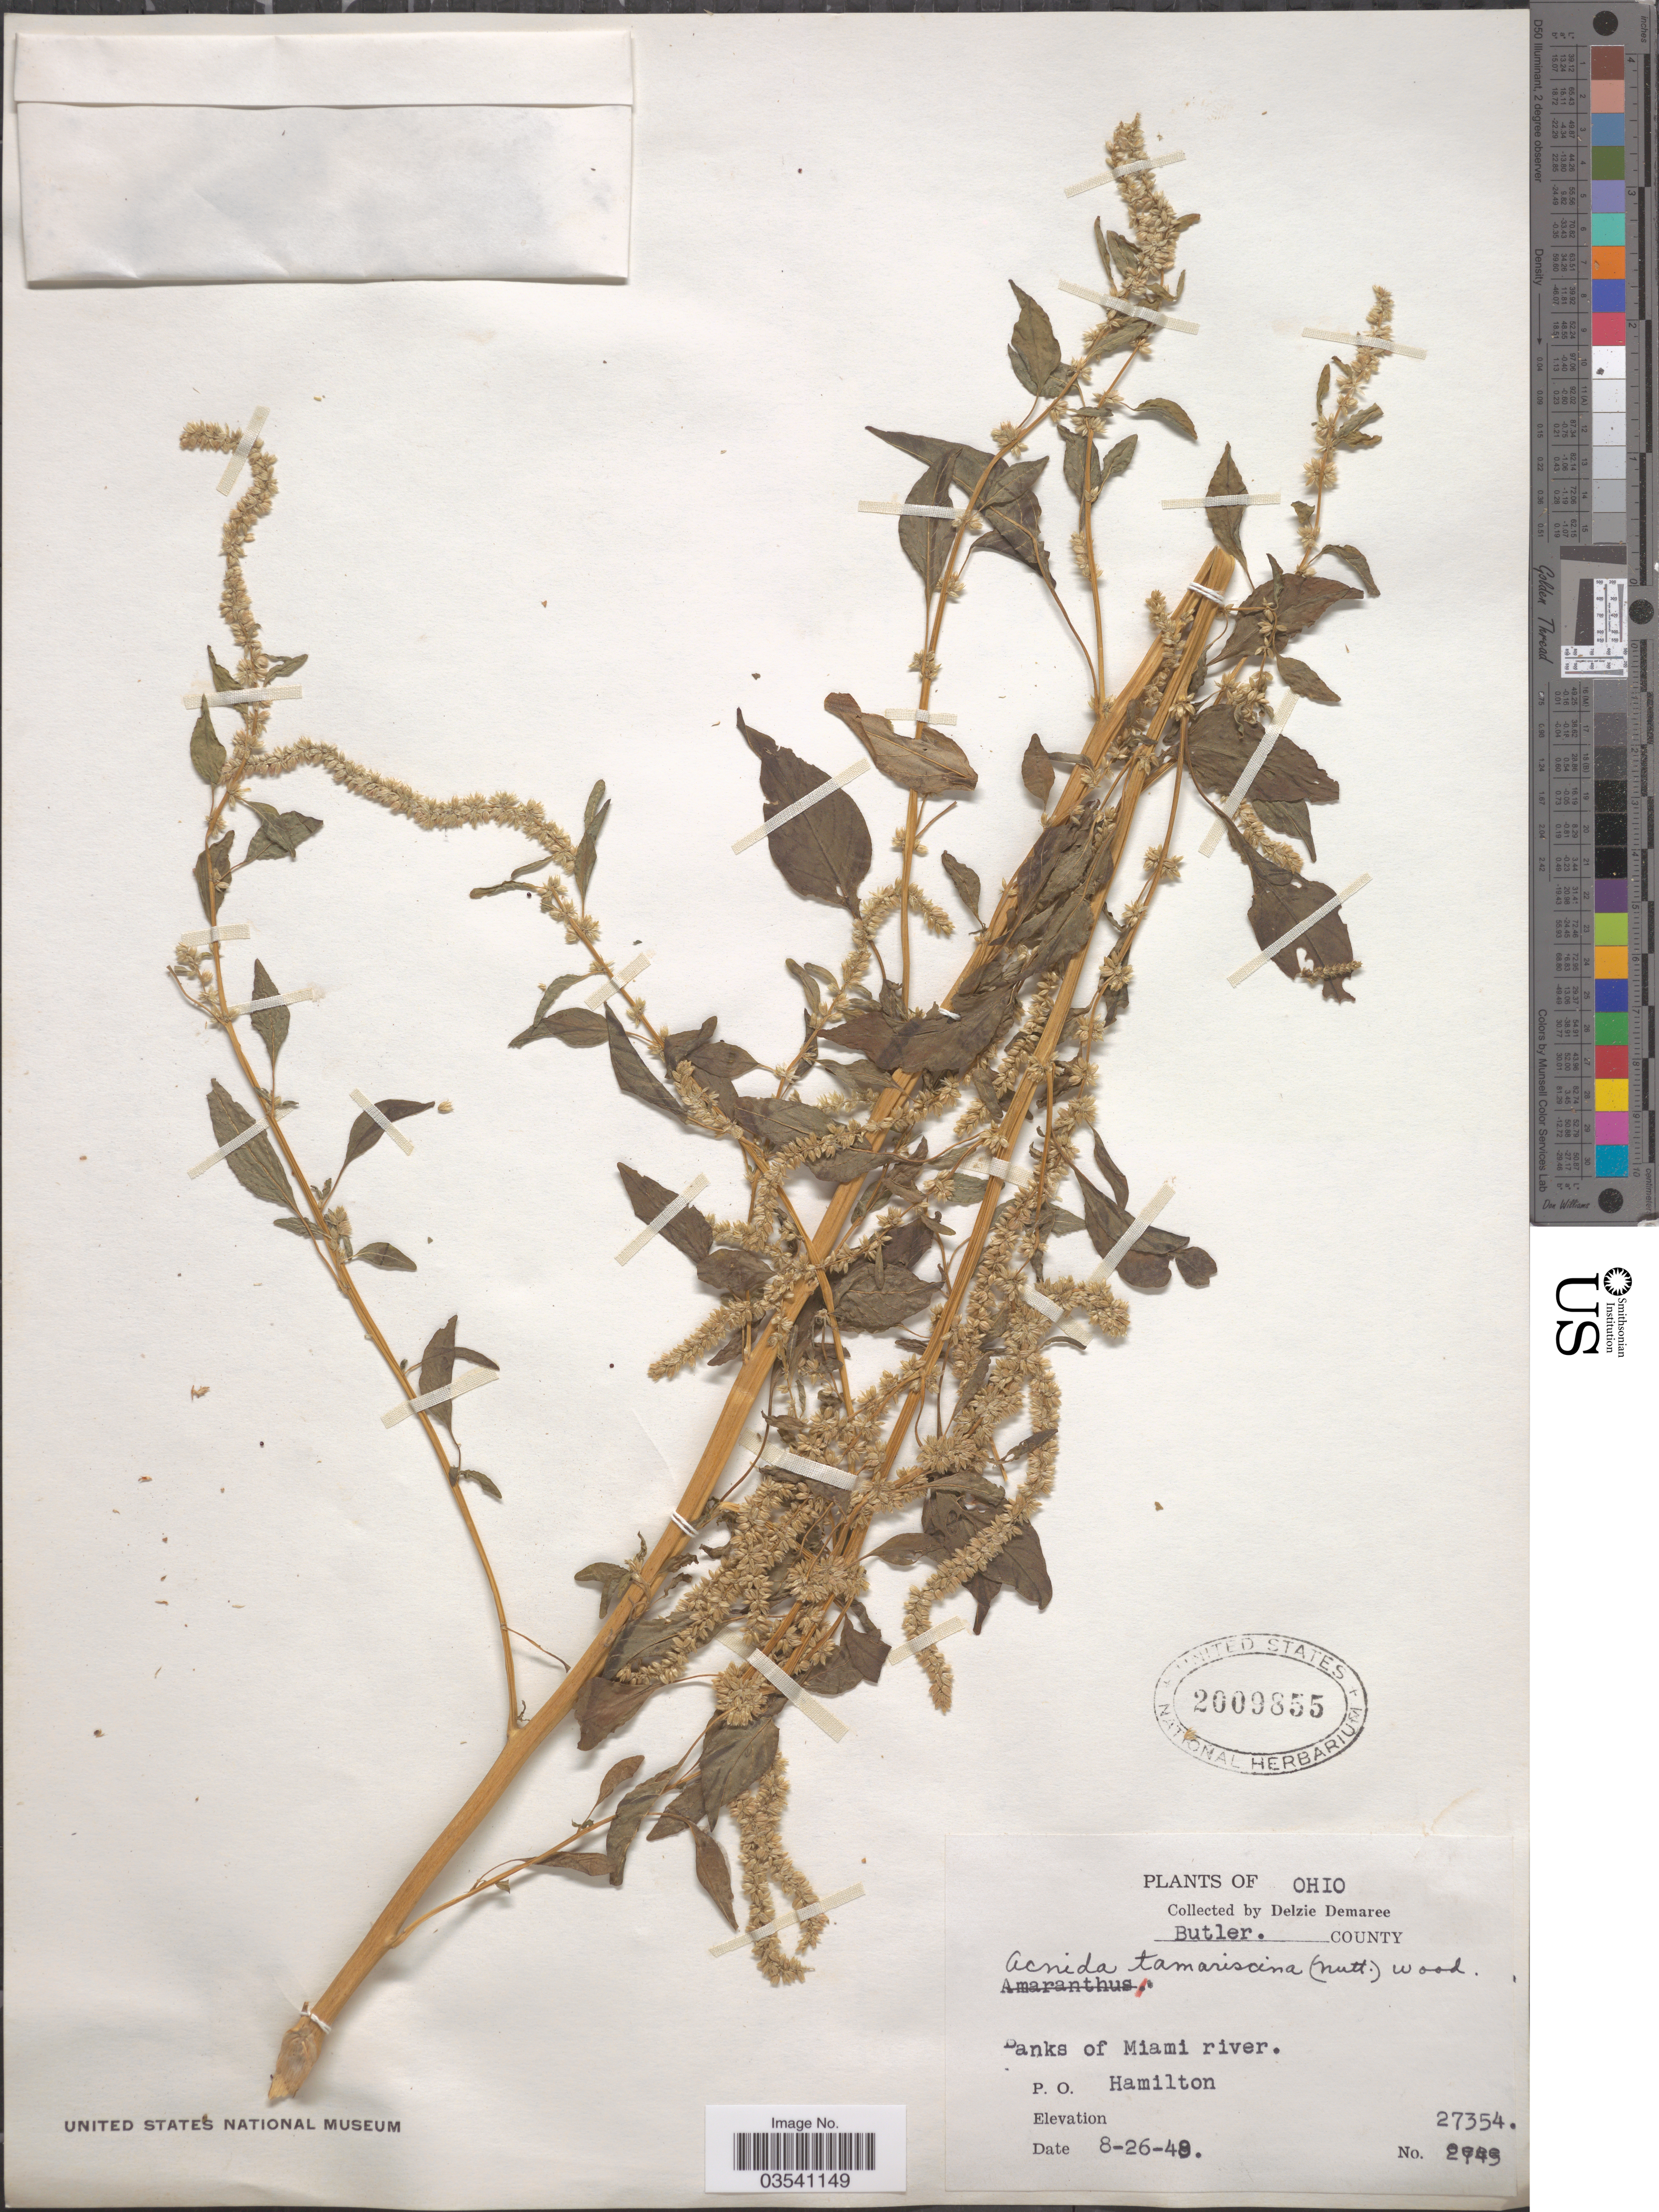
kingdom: Plantae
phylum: Tracheophyta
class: Magnoliopsida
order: Caryophyllales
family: Amaranthaceae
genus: Amaranthus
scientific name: Amaranthus tamariscinus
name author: Nutt.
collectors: D. Demaree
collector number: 27354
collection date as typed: Transcribed d/m/y: 26/8/48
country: United States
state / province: Ohio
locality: Butler. County. Banks of Miami river. P.O. Hamilton.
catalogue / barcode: US 2009855